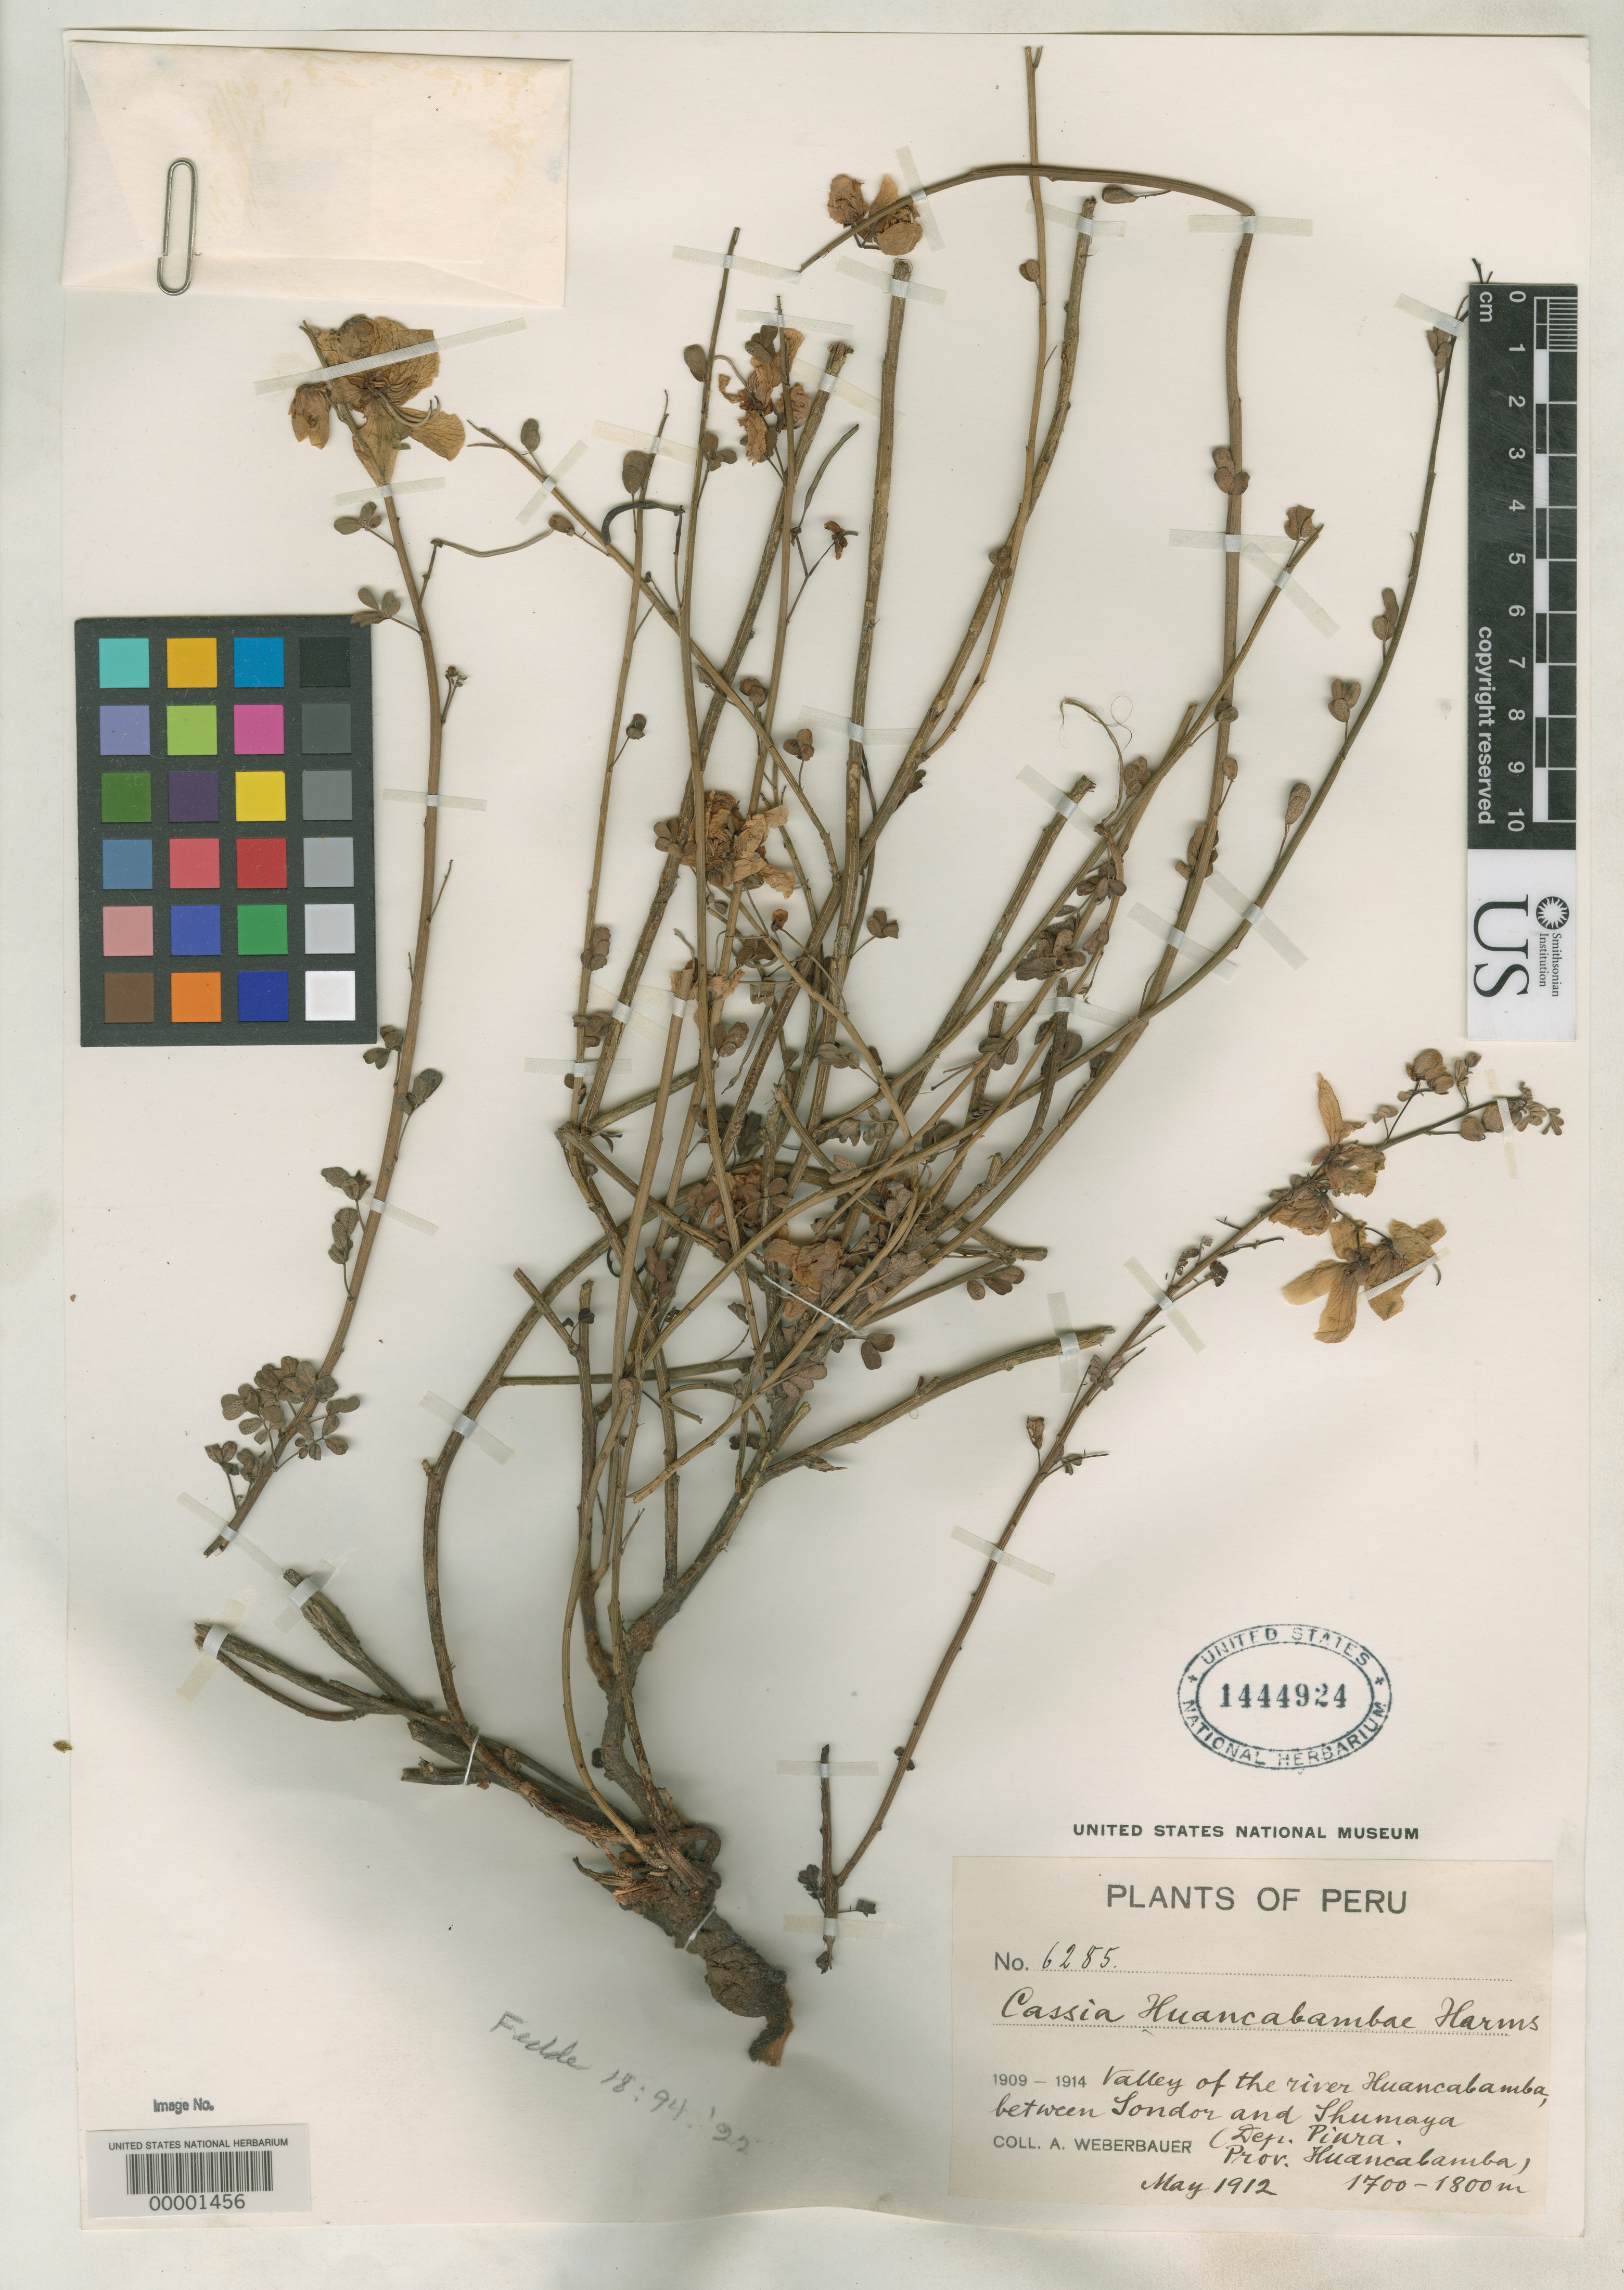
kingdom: Plantae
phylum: Tracheophyta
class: Magnoliopsida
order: Fabales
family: Fabaceae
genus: Cassia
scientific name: Cassia huancabambae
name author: Harms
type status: Isotype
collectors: A. Weberbauer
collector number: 6285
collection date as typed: May 1912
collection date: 1912-05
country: Peru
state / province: Piura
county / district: Huancabamba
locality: Valley of River Huancabamba, between Tondor & Thumaya.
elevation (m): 1700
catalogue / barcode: US 1444924